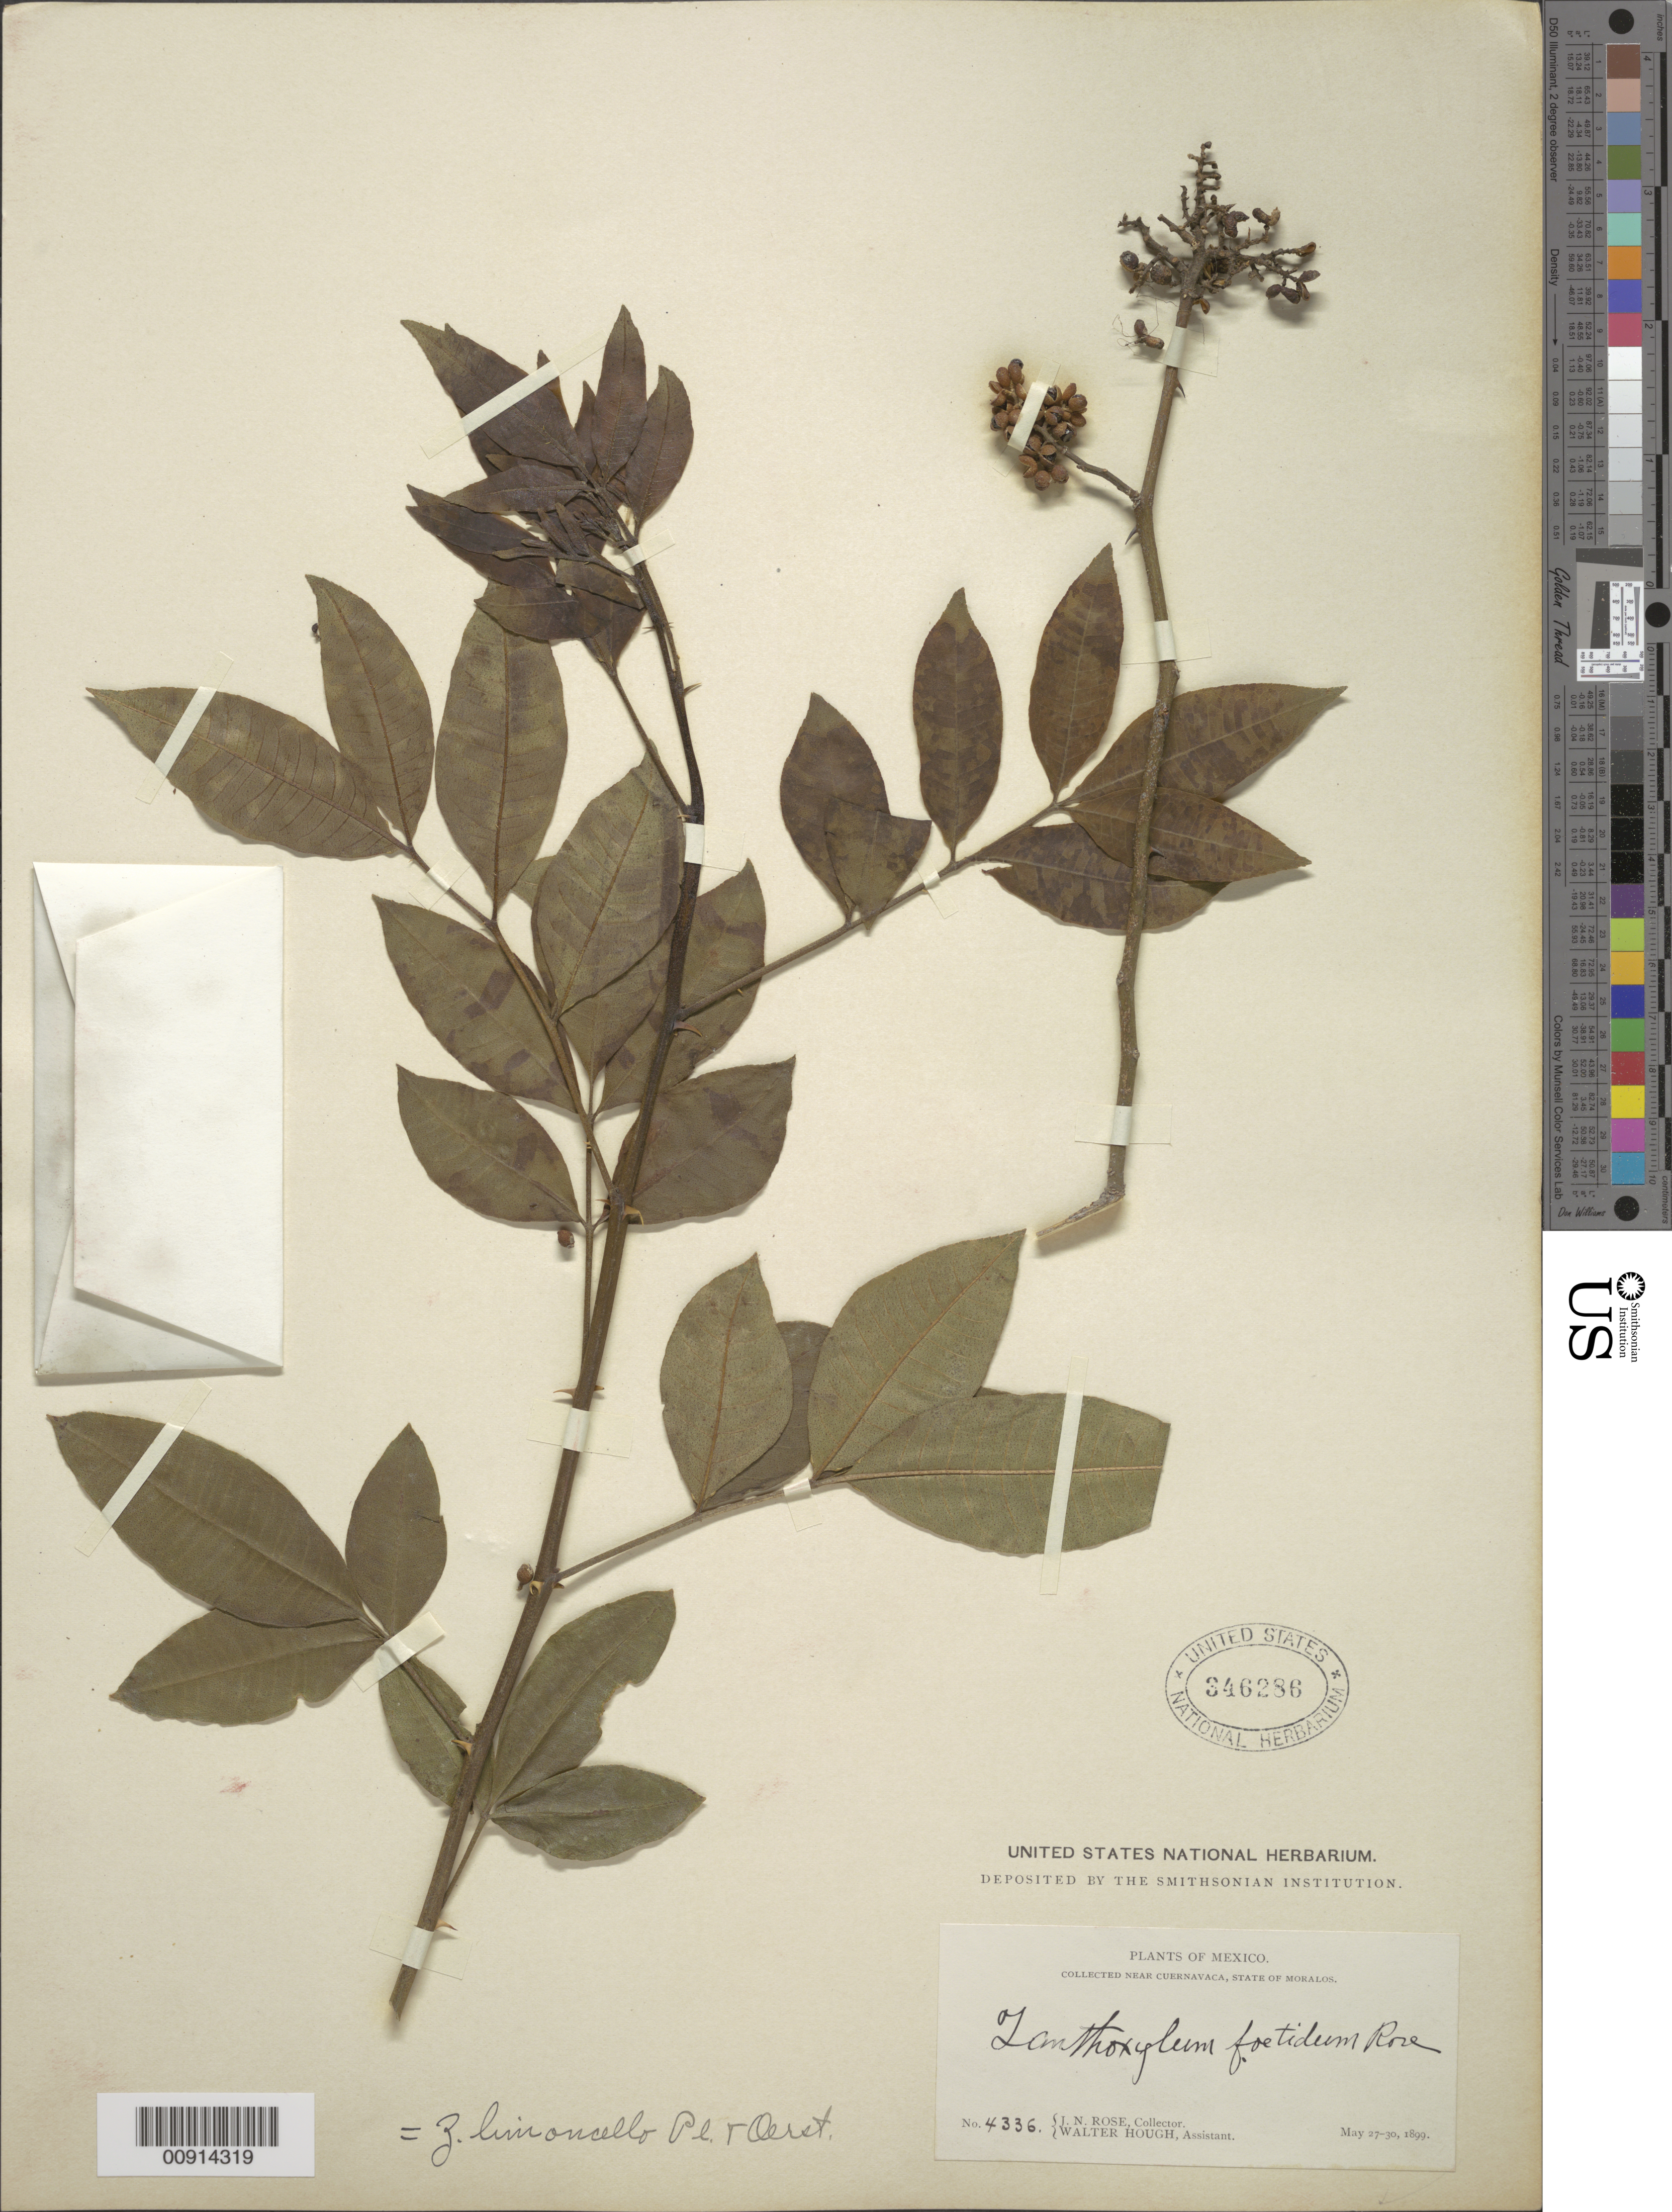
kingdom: Plantae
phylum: Tracheophyta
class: Magnoliopsida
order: Sapindales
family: Rutaceae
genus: Zanthoxylum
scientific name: Zanthoxylum limoncello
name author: Planch. & Oerst.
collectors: J. N. Rose & W. Hough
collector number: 4336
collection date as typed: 27 May 1899 to 30 May 1899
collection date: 1899-05-27/1899-05-30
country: Mexico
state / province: Morelos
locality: Near Cuernavaca, State of Morelos.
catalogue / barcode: US 346286